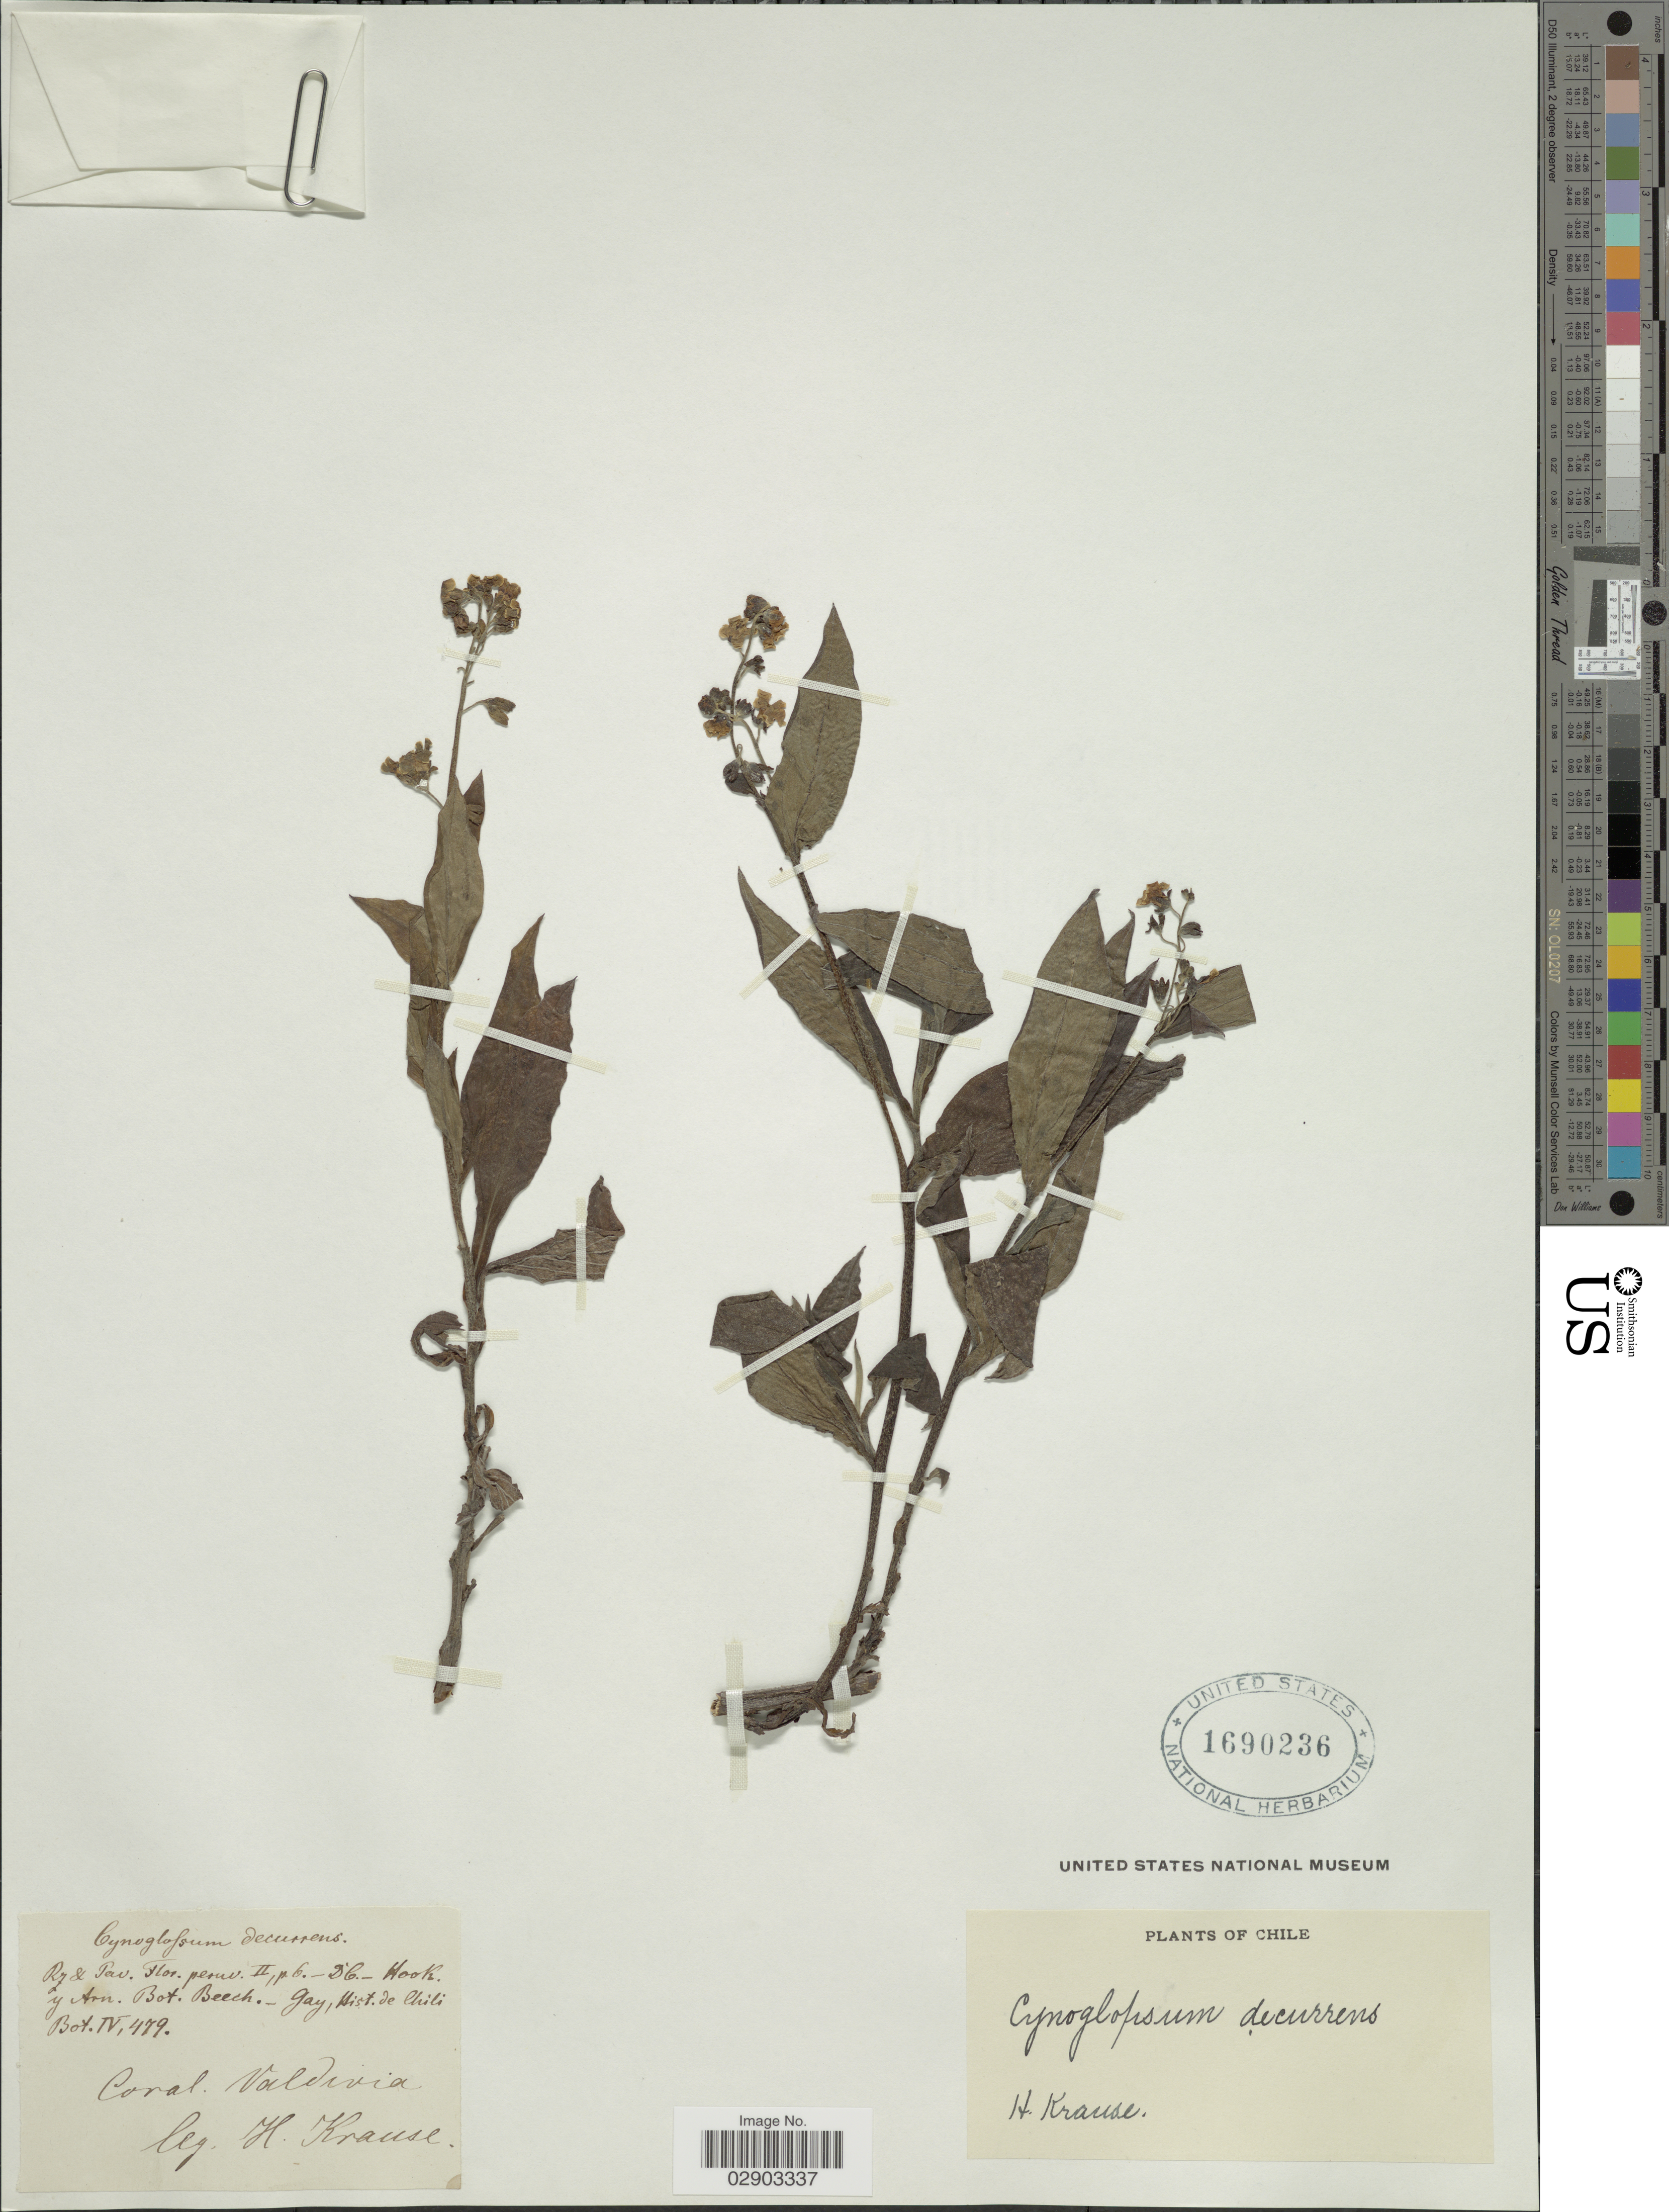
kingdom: Plantae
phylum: Tracheophyta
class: Magnoliopsida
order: Boraginales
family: Boraginaceae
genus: Cynoglossum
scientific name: Cynoglossum limense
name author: Willd.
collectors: H. Krause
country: Chile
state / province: Los Ríos (XIV)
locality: Coral. Valdivia.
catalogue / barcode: US 1690236